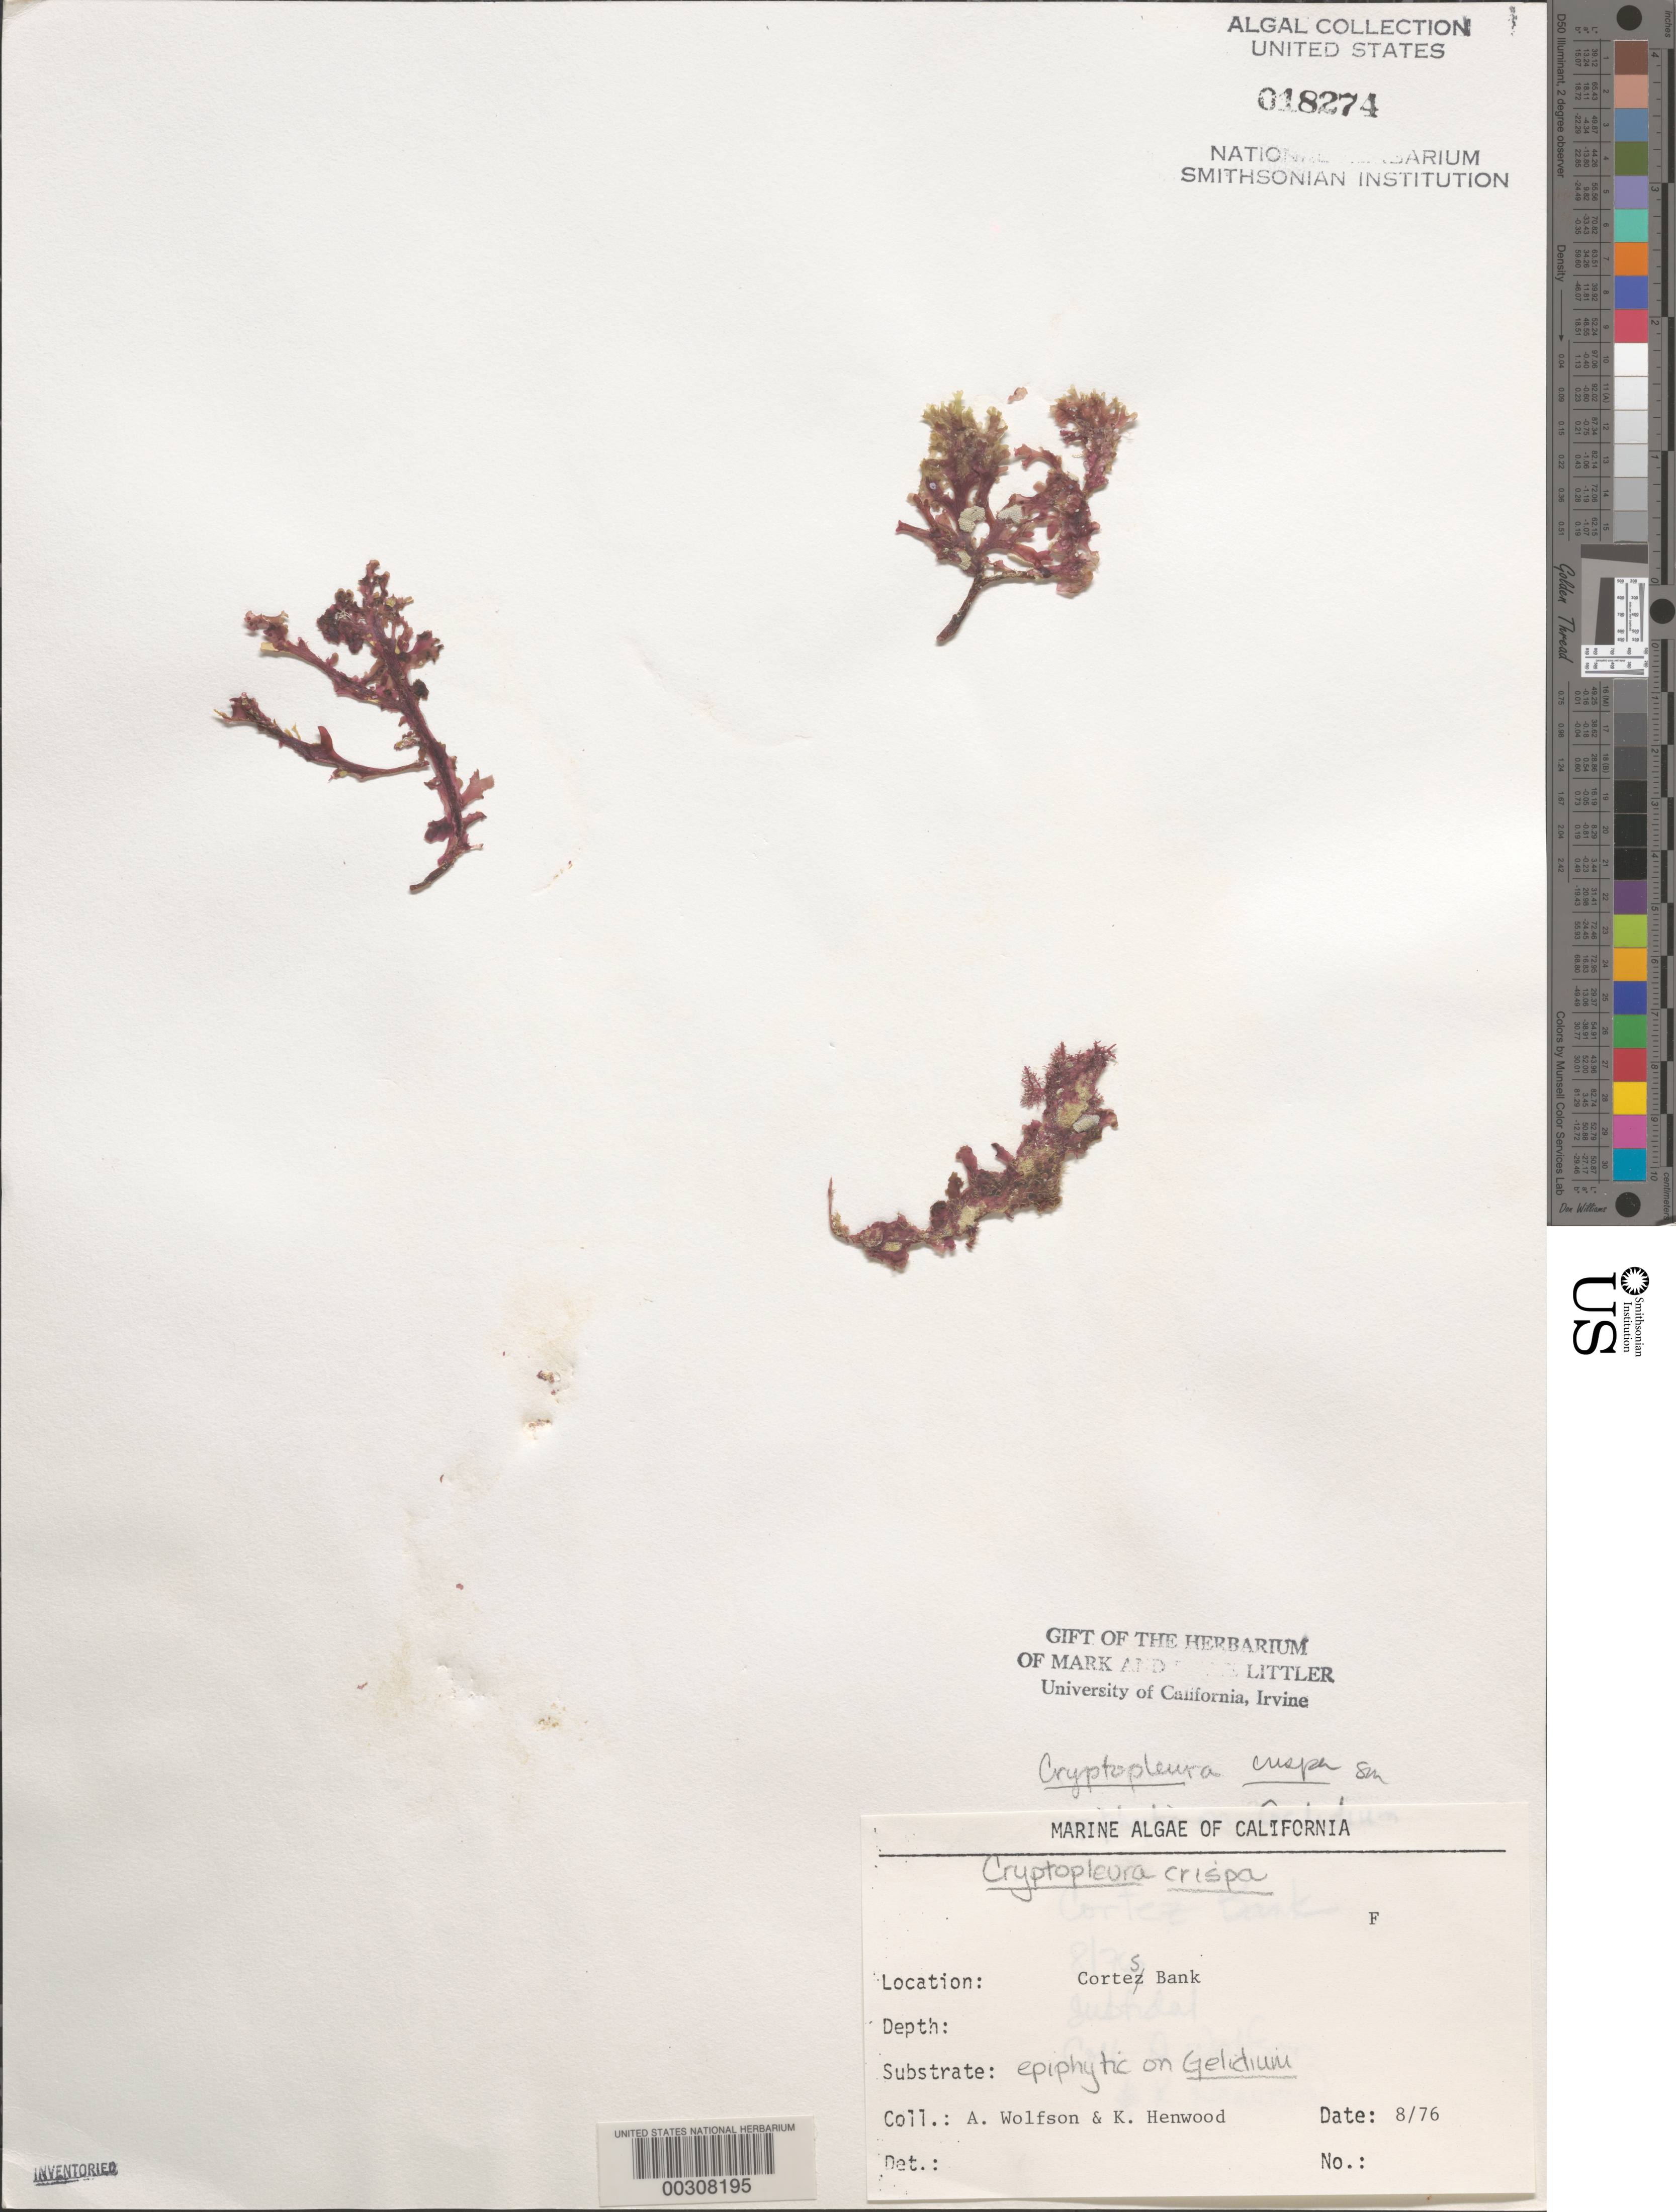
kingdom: Plantae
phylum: Rhodophyta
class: Florideophyceae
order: Ceramiales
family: Delesseriaceae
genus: Cryptopleura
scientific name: Cryptopleura crispa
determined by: Murray, S. N.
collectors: A. Wolfson & K. Henwood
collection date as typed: Aug 1976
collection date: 1976-08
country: United States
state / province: California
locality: Cortes Bank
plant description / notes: BLM-SOCALBIGHT Rocky Intertidal Survey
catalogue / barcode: US 18274